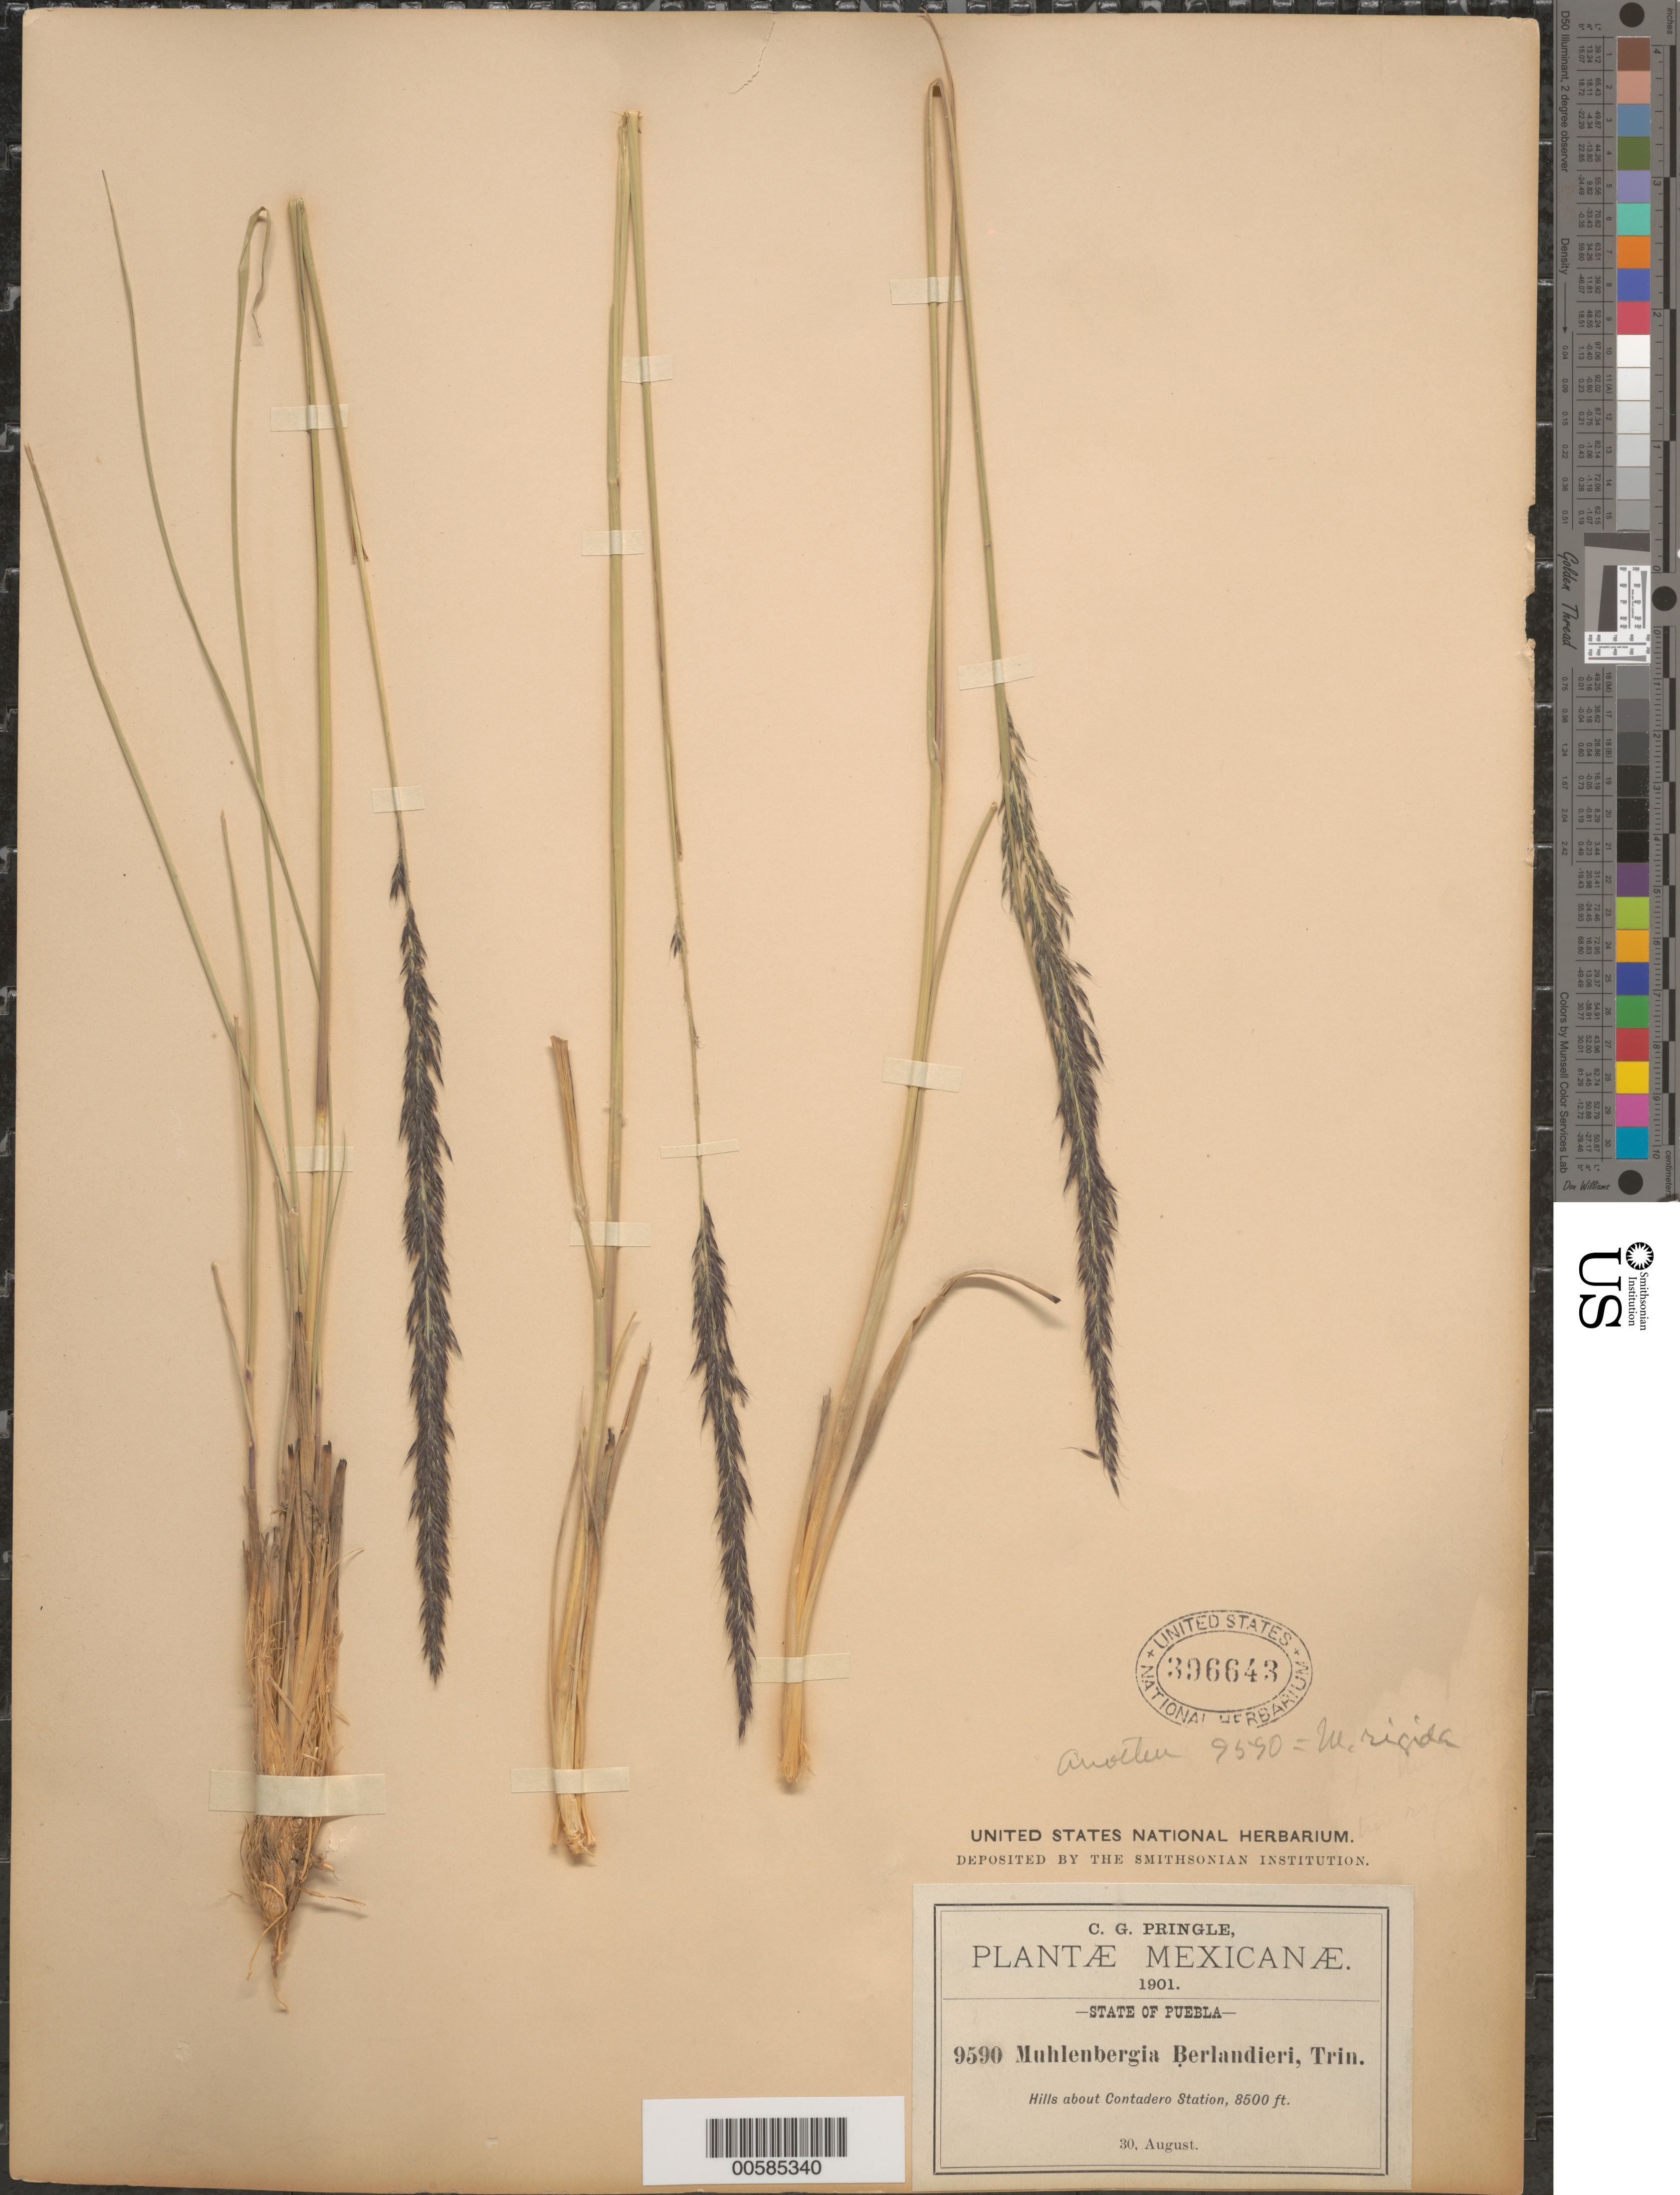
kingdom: Plantae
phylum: Tracheophyta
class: Liliopsida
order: Poales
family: Poaceae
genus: Muhlenbergia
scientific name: Muhlenbergia glabrata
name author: (Kunth) Trin.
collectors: C. G. Pringle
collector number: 9590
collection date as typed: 30 Aug 1901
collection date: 1901-08-30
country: Mexico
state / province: Puebla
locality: About Contadero Station.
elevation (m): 2591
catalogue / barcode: US 396643